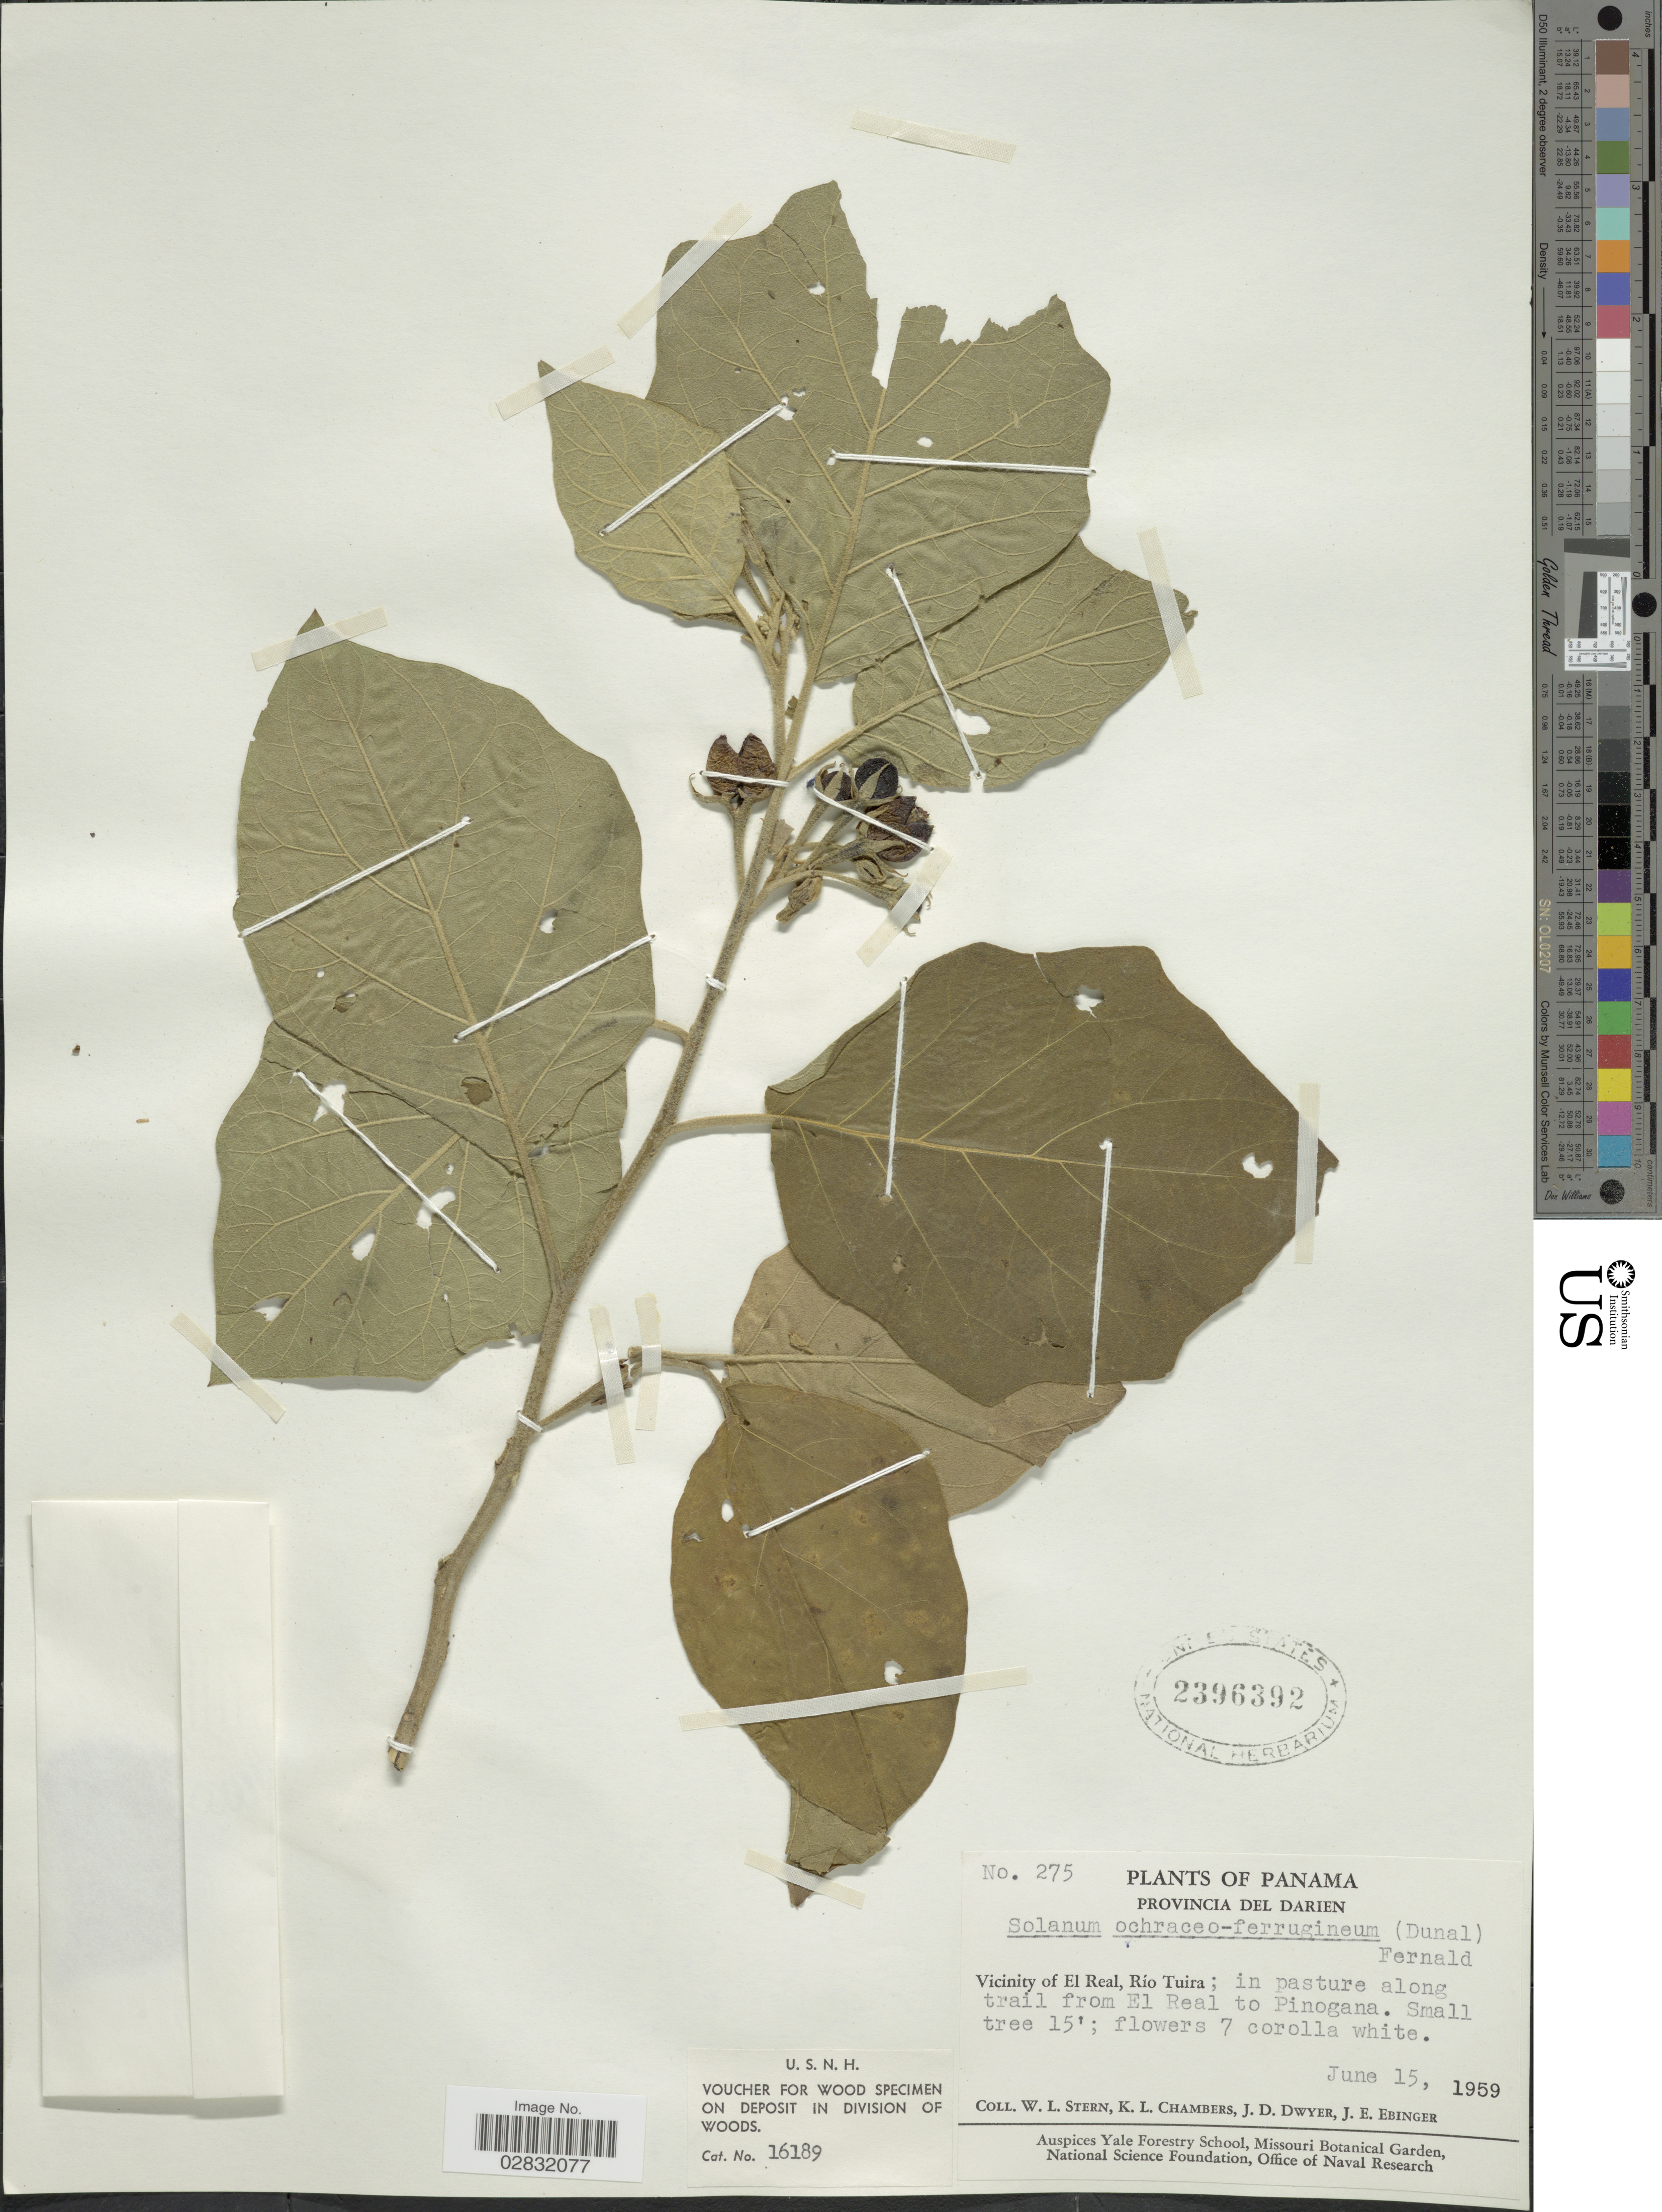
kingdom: Plantae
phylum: Tracheophyta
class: Magnoliopsida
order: Solanales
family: Solanaceae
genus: Solanum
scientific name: Solanum ochraceo-ferrugineum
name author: (Dunal) Fernald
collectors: W. L. Stern, K. Chambers, J. D. Dwyer & J. Ebinger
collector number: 275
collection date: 1959-06-15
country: Panama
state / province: Darién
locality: Provincia del Darien. Vicinity of El Real, Río Tuira; in pasture along trail from El Real to Pinogana.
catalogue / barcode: US 2396392